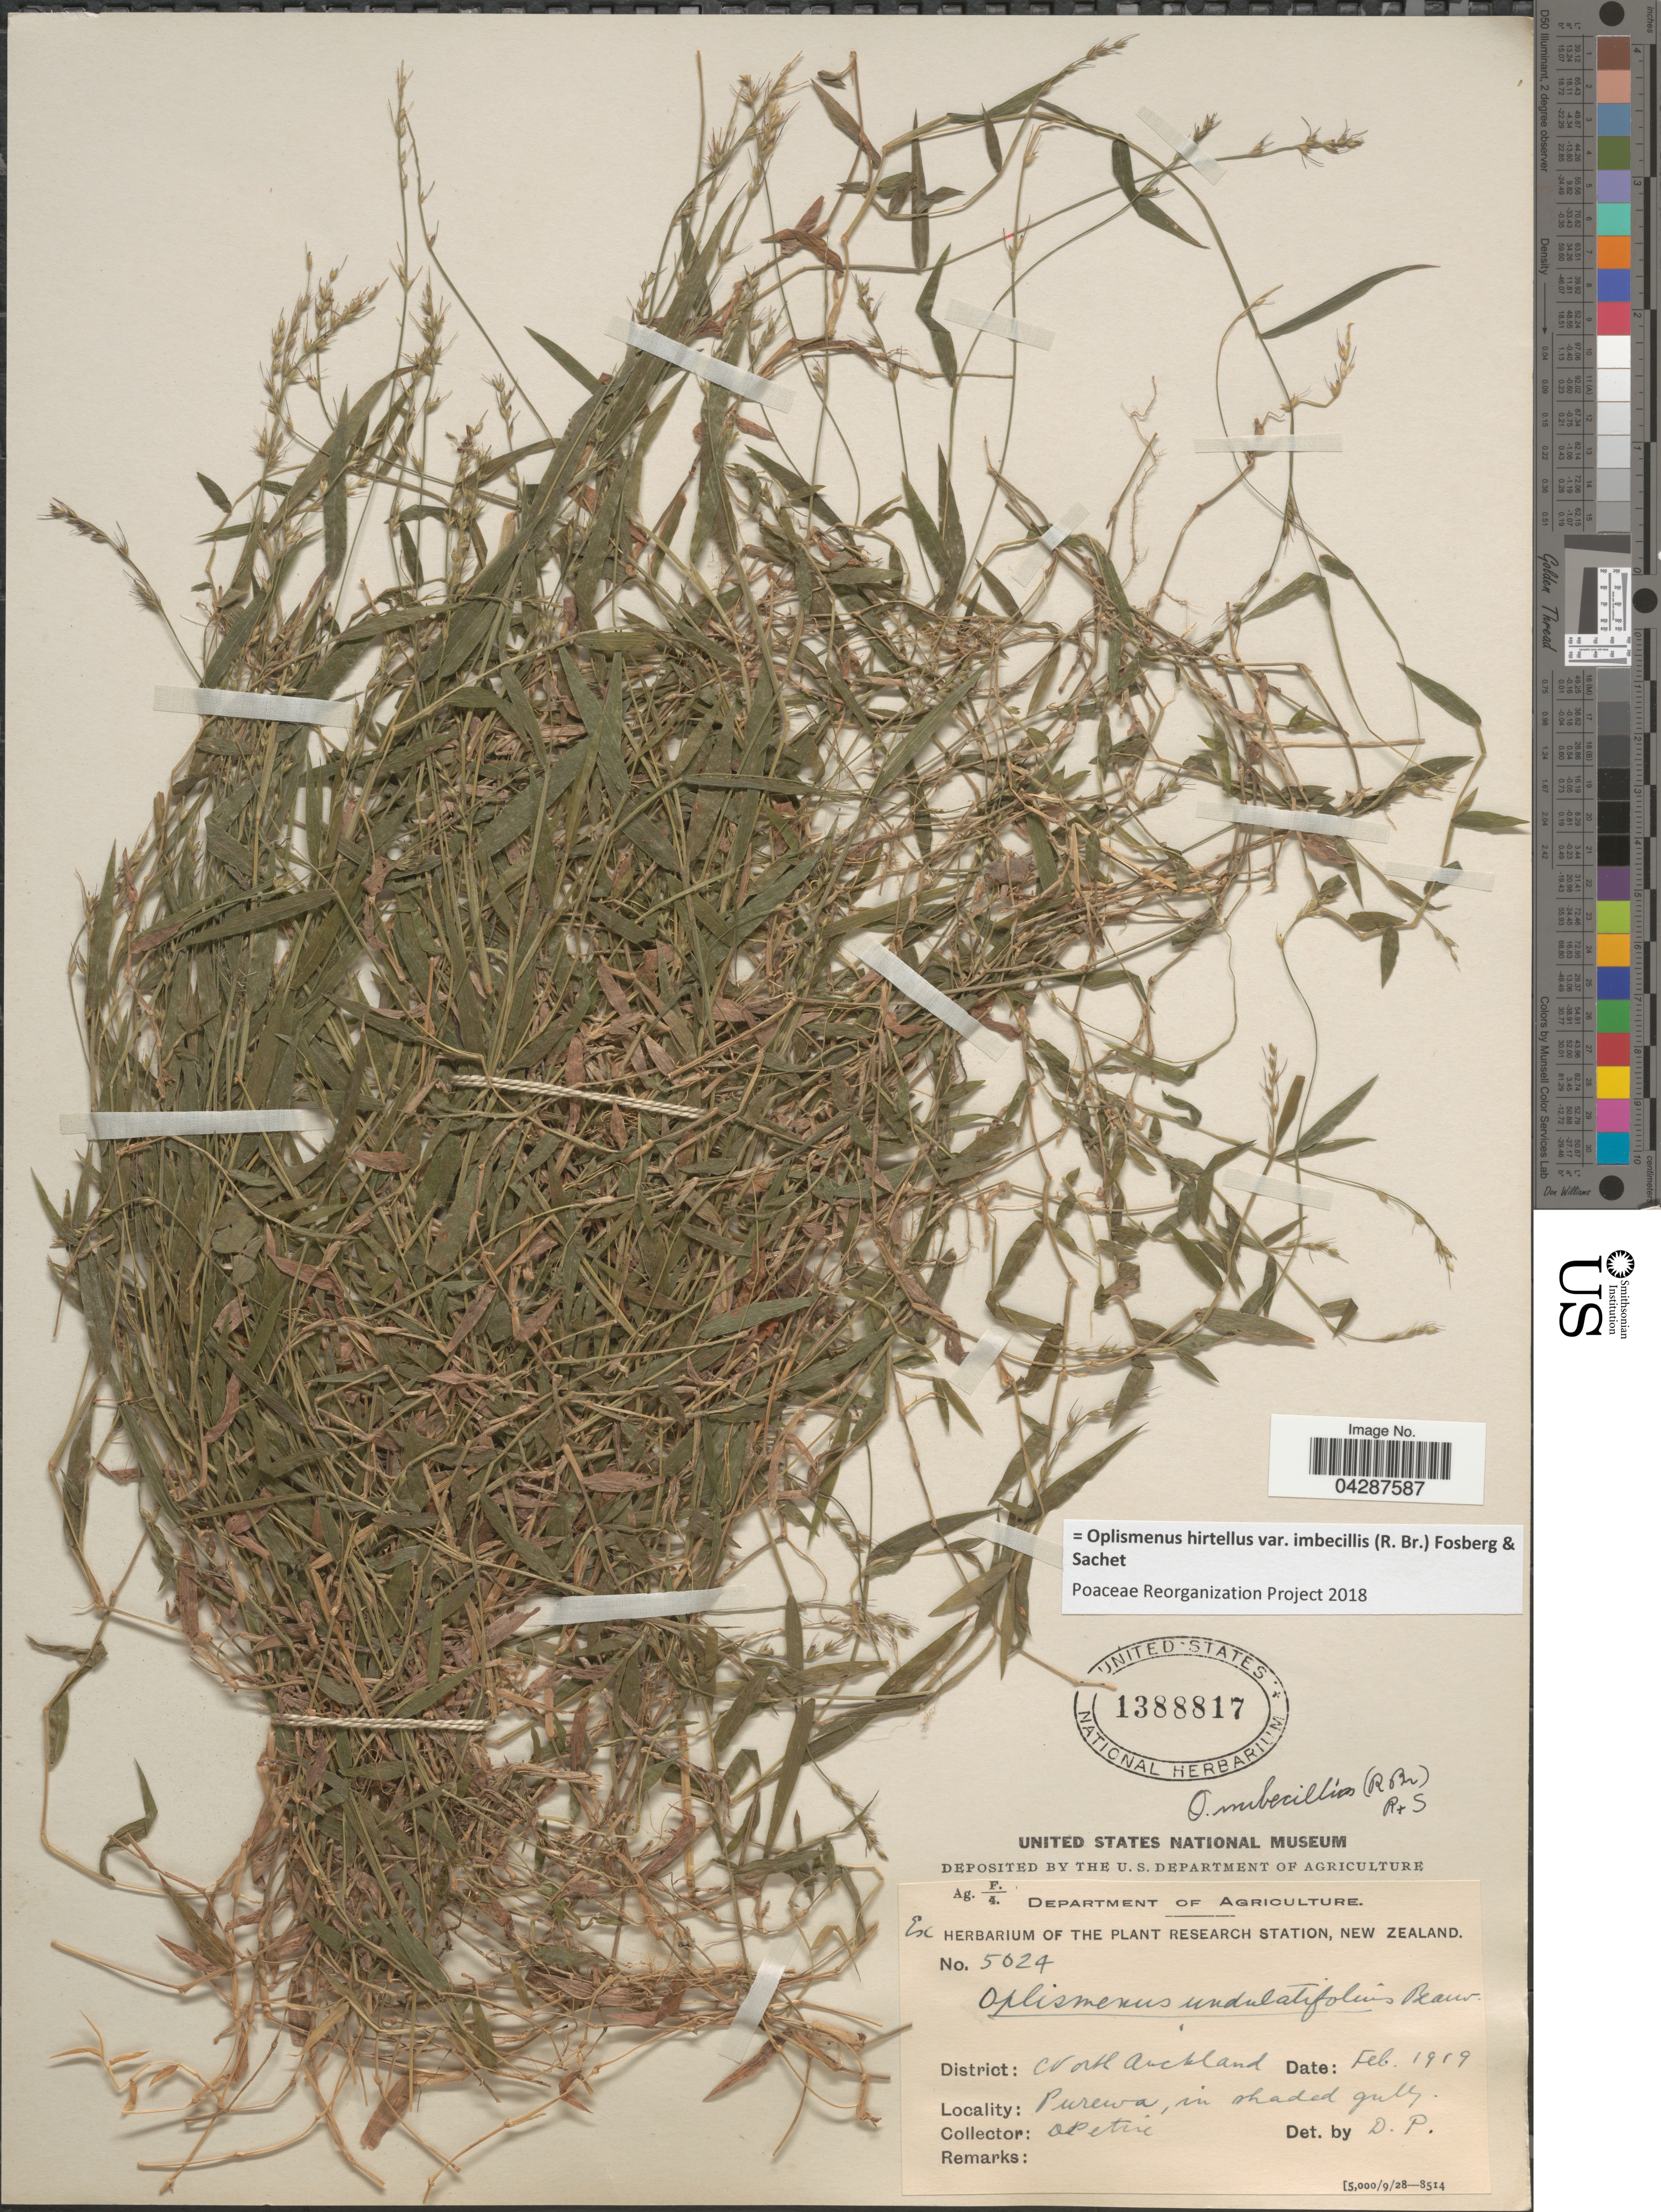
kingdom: Plantae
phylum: Tracheophyta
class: Liliopsida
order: Poales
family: Poaceae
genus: Oplismenus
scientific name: Oplismenus hirtellus var. imbecillis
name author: (R. Br.) Fosberg & Sachet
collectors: D. Petrie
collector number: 5024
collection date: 1919-02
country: New Zealand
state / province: Auckland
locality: North Auckland.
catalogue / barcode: US 1388817